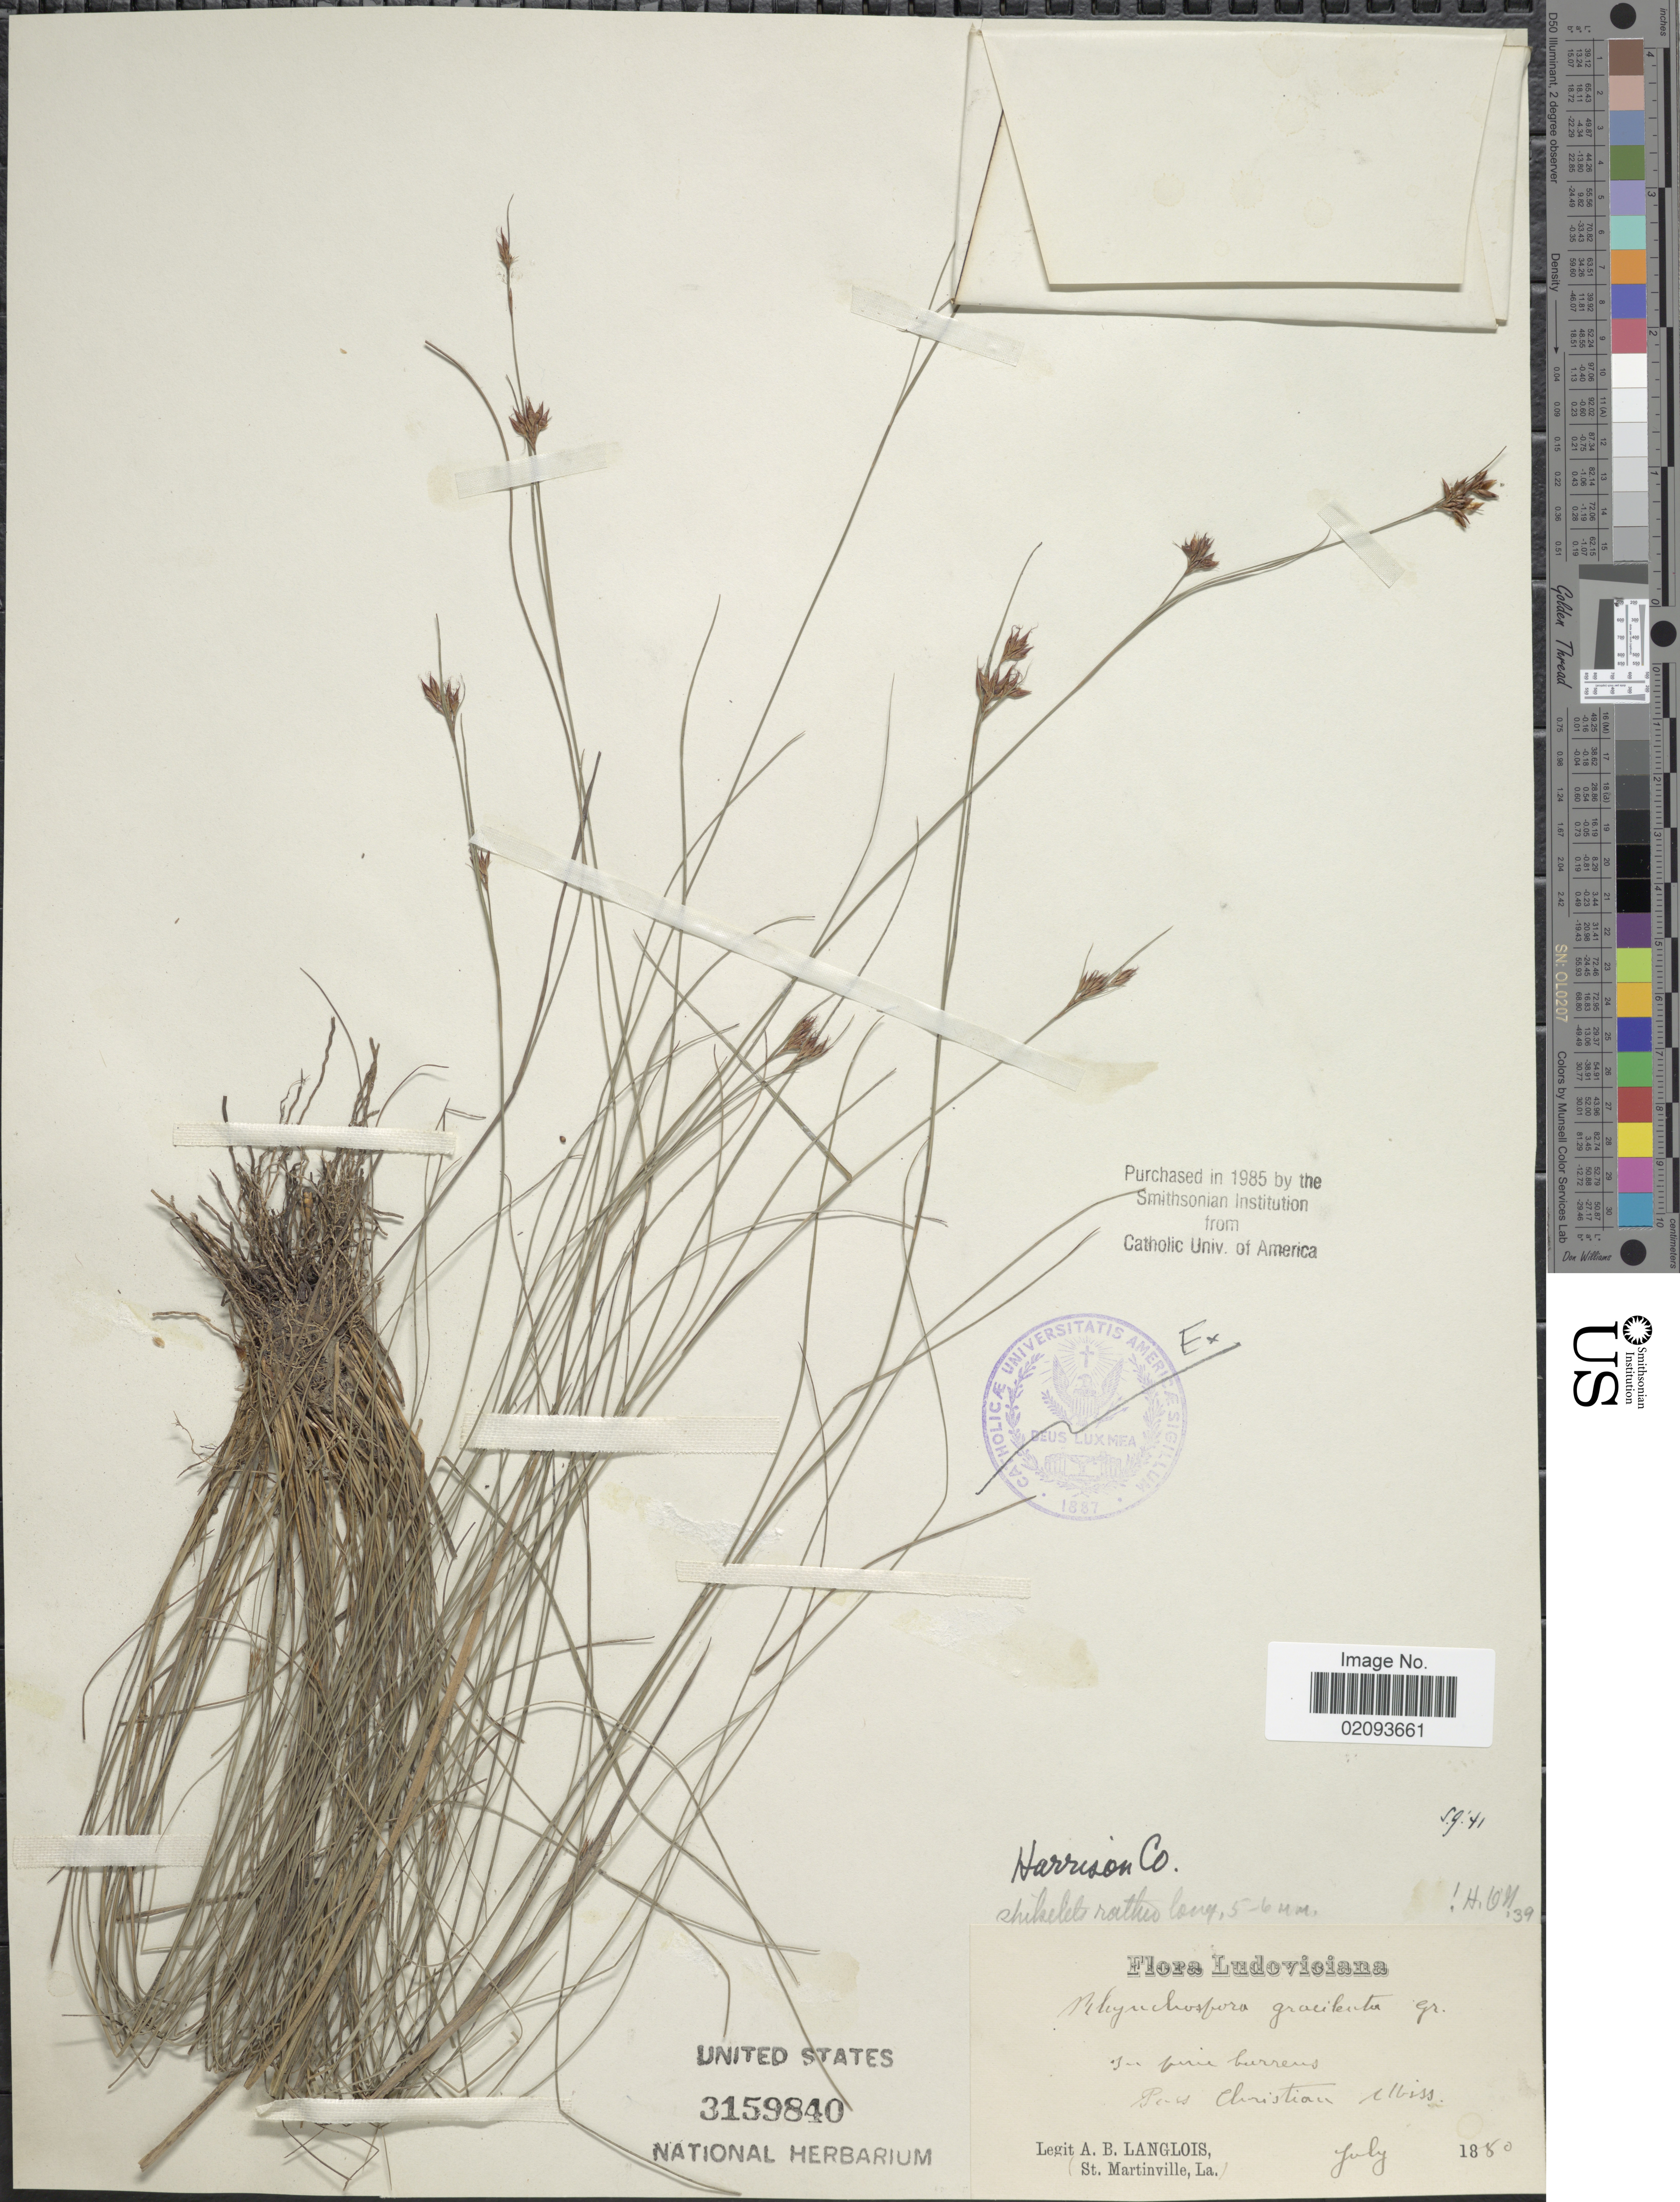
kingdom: Plantae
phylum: Tracheophyta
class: Liliopsida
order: Poales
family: Cyperaceae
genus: Rhynchospora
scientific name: Rhynchospora gracilenta A. Gray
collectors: A. Langlois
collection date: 1880-07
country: United States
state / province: Mississippi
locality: In pine barrens. Pass Christian.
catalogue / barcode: US 3159840